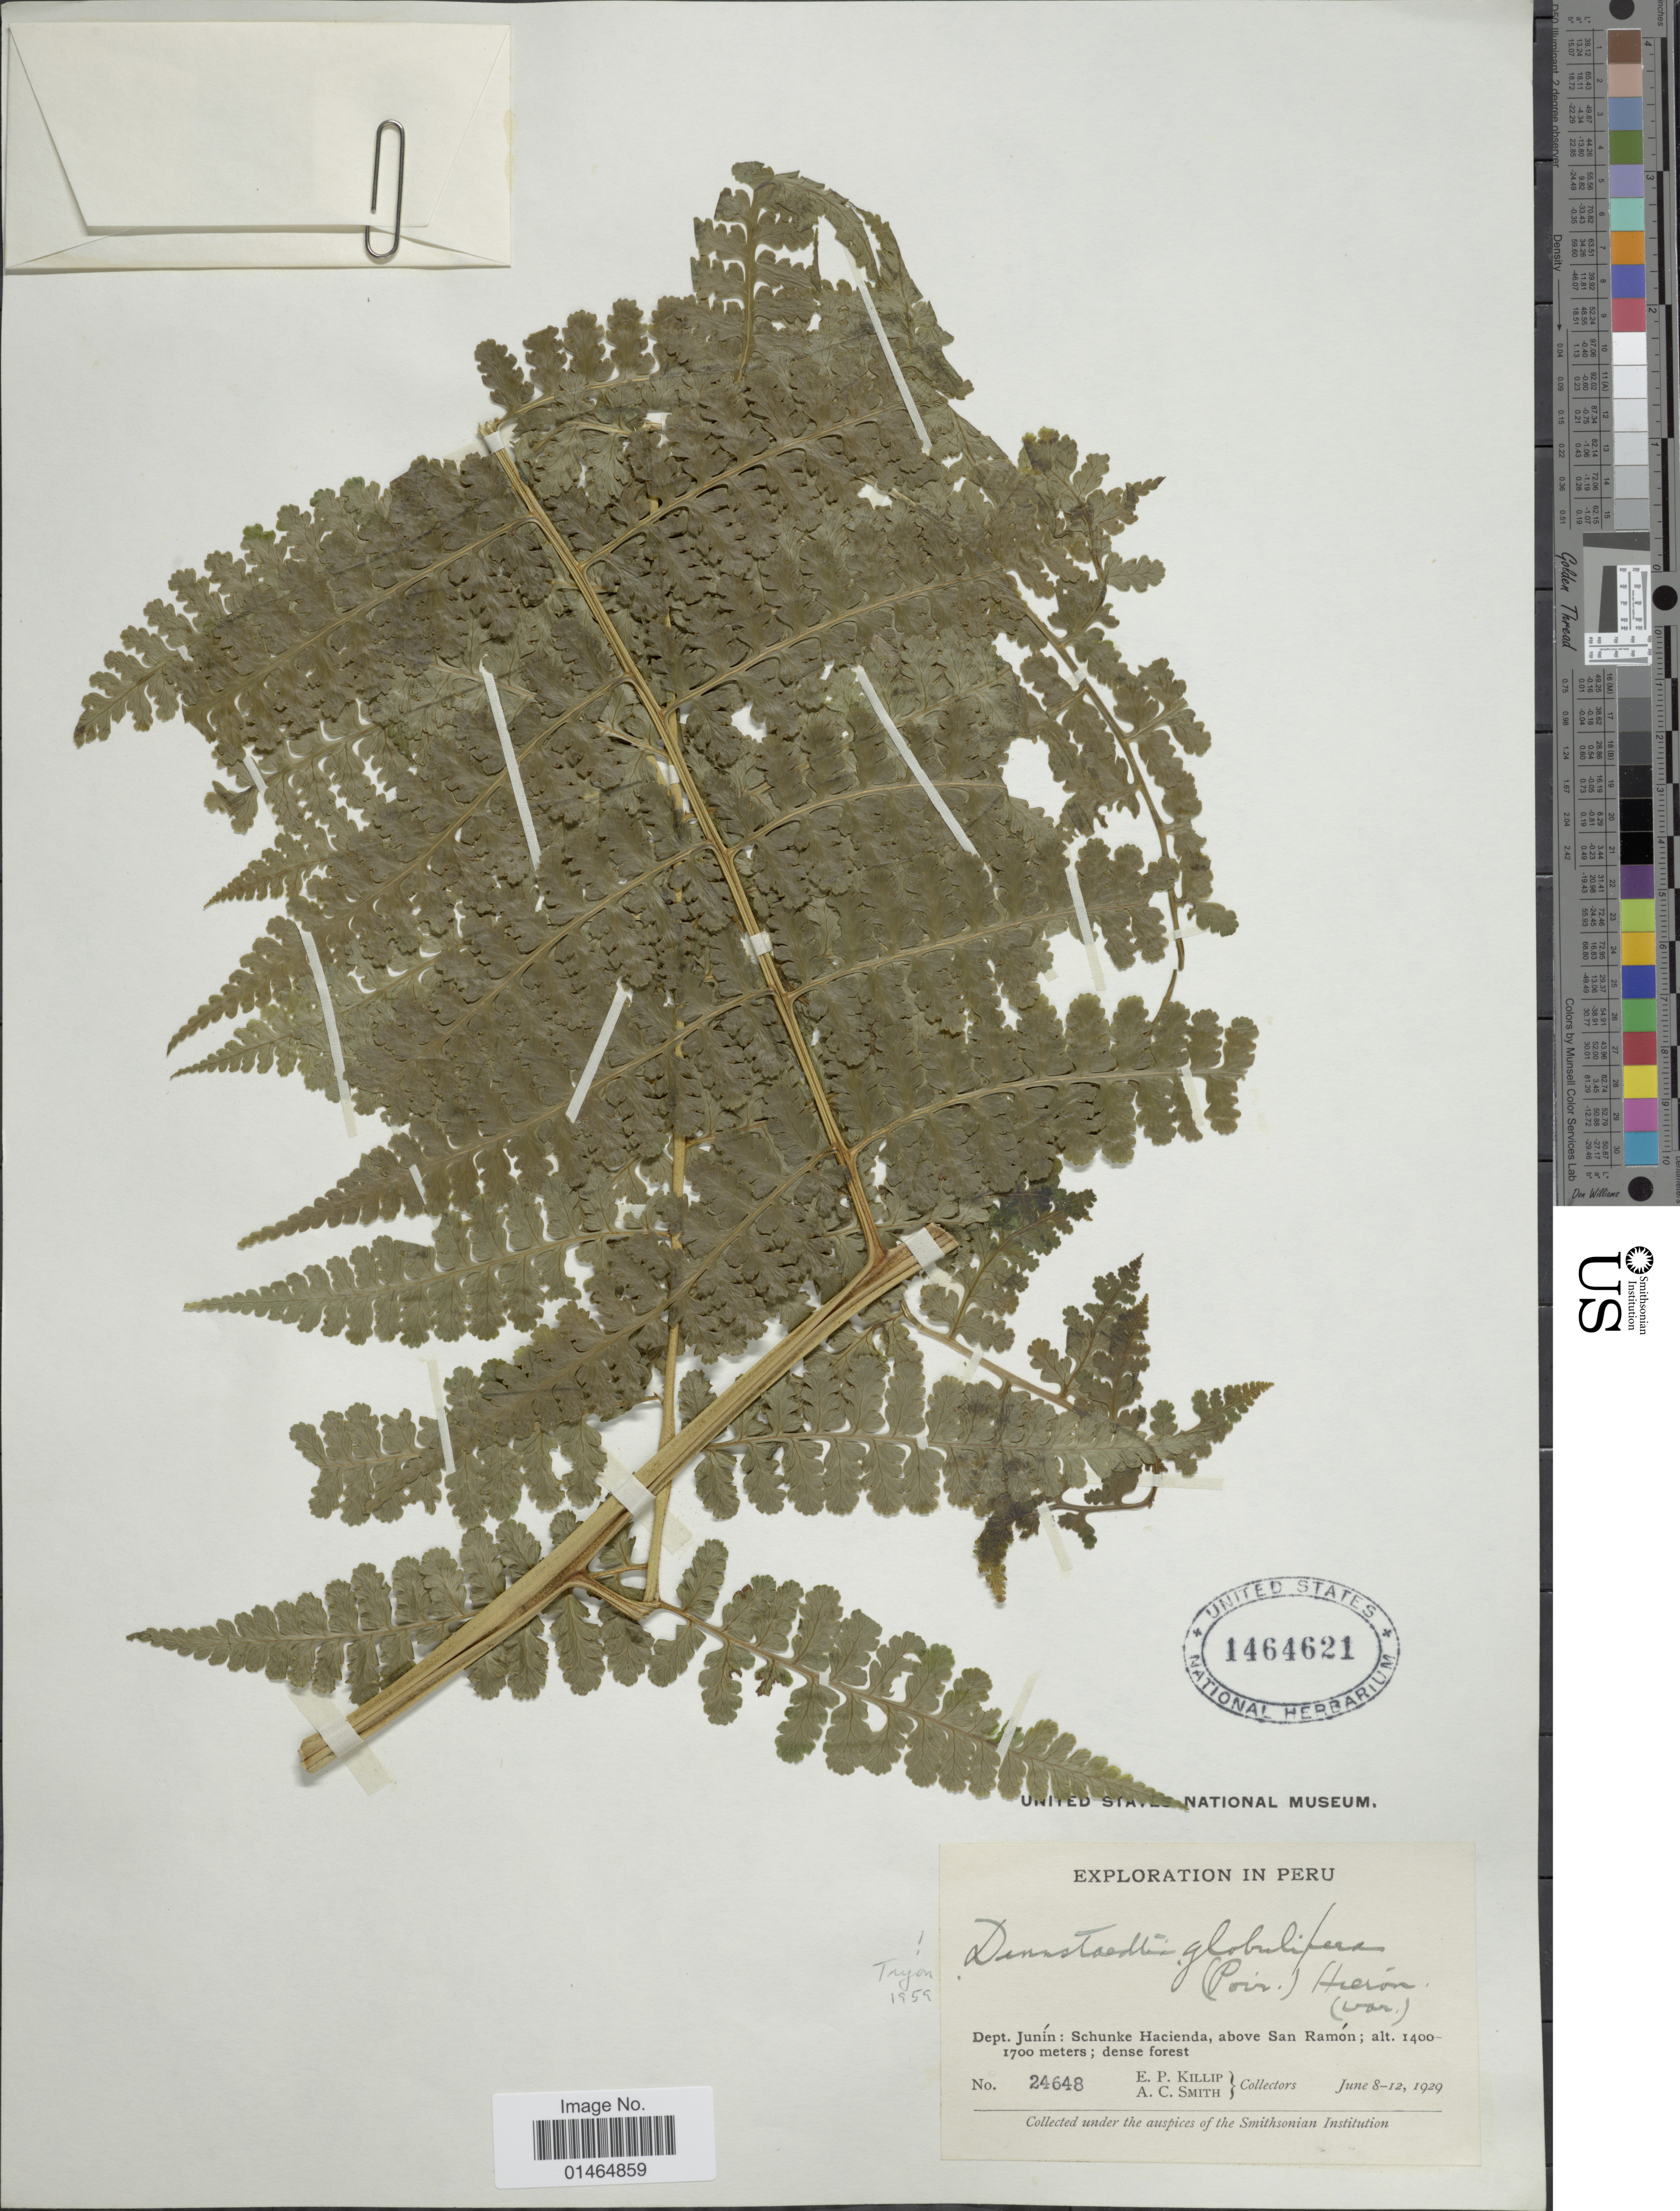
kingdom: Plantae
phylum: Tracheophyta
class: Polypodiopsida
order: Polypodiales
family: Dennstaedtiaceae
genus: Dennstaedtia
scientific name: Dennstaedtia globulifera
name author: (Poir.) Hieron.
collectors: E. P. Killip & A. C. Smith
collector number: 24648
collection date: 1929-06-08/1929-06-12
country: Peru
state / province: Junín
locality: Schunke Hacienda, above San Ramón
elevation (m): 1400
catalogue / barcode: US 1464621